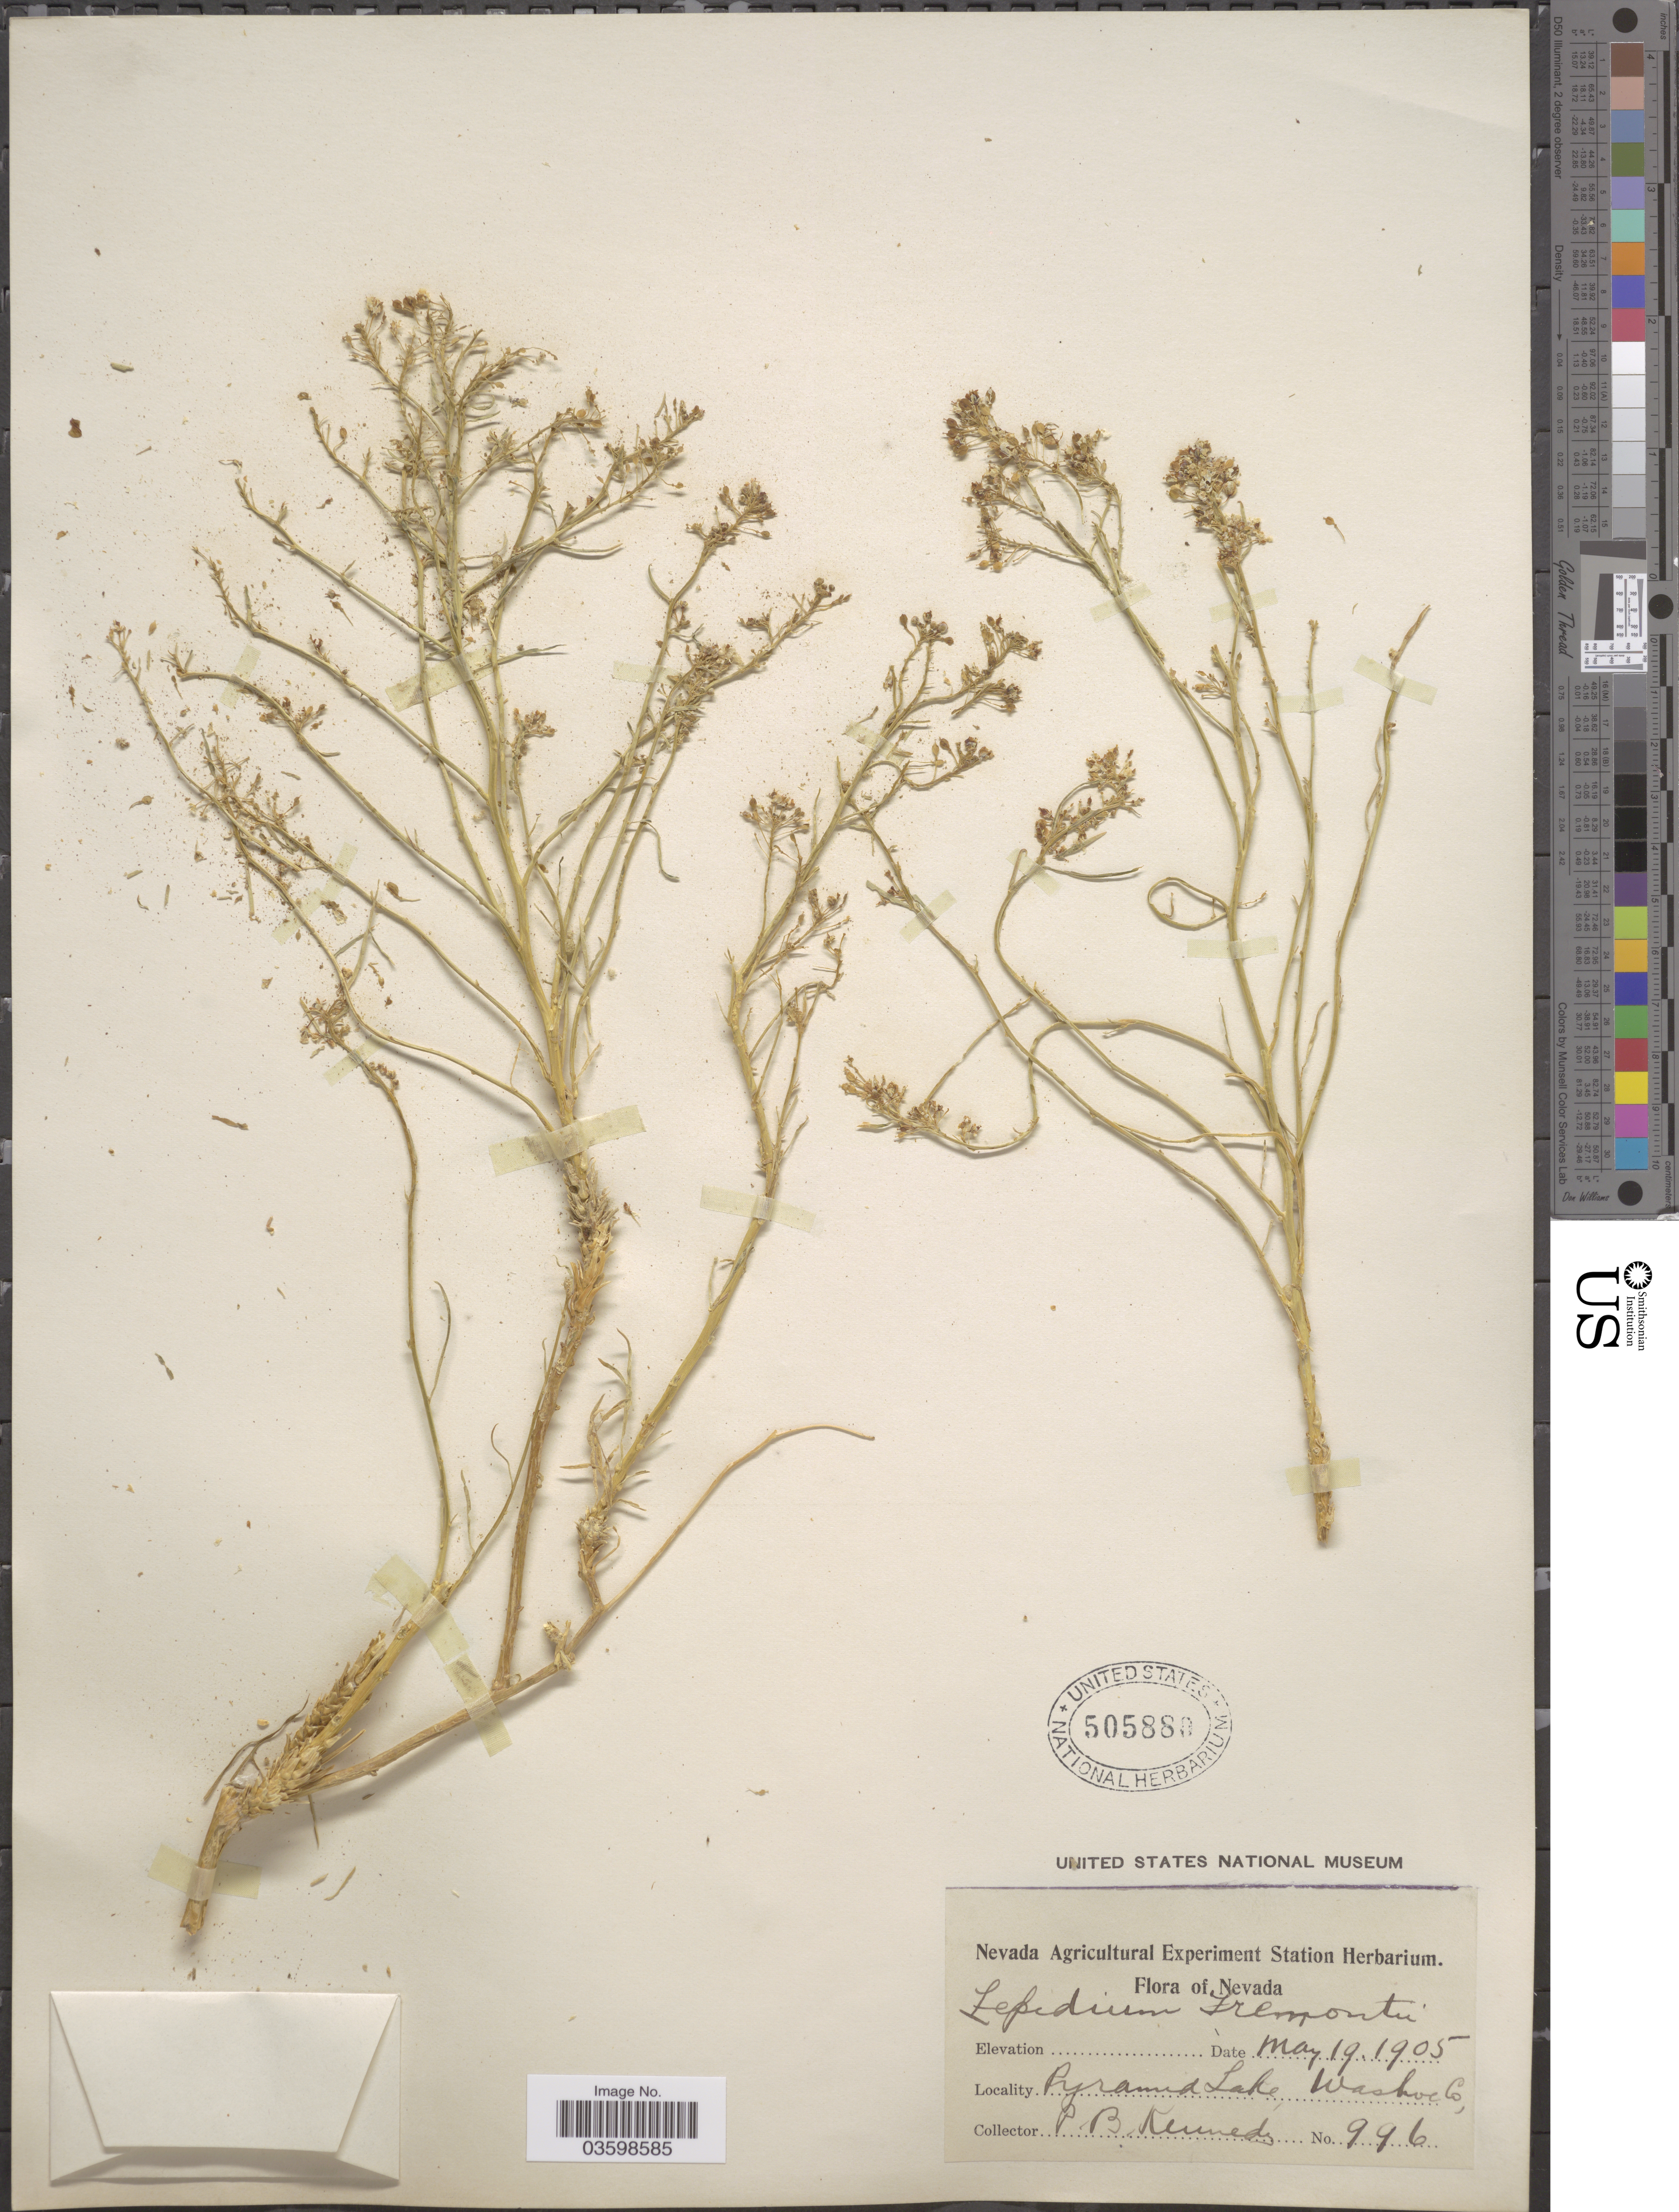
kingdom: Plantae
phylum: Tracheophyta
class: Magnoliopsida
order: Brassicales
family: Brassicaceae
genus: Lepidium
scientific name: Lepidium fremontii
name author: S. Watson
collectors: P. B. Kennedy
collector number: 996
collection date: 1905-05-19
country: United States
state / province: Nevada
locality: Pyramid Lake, Washoe Co.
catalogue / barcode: US 505880